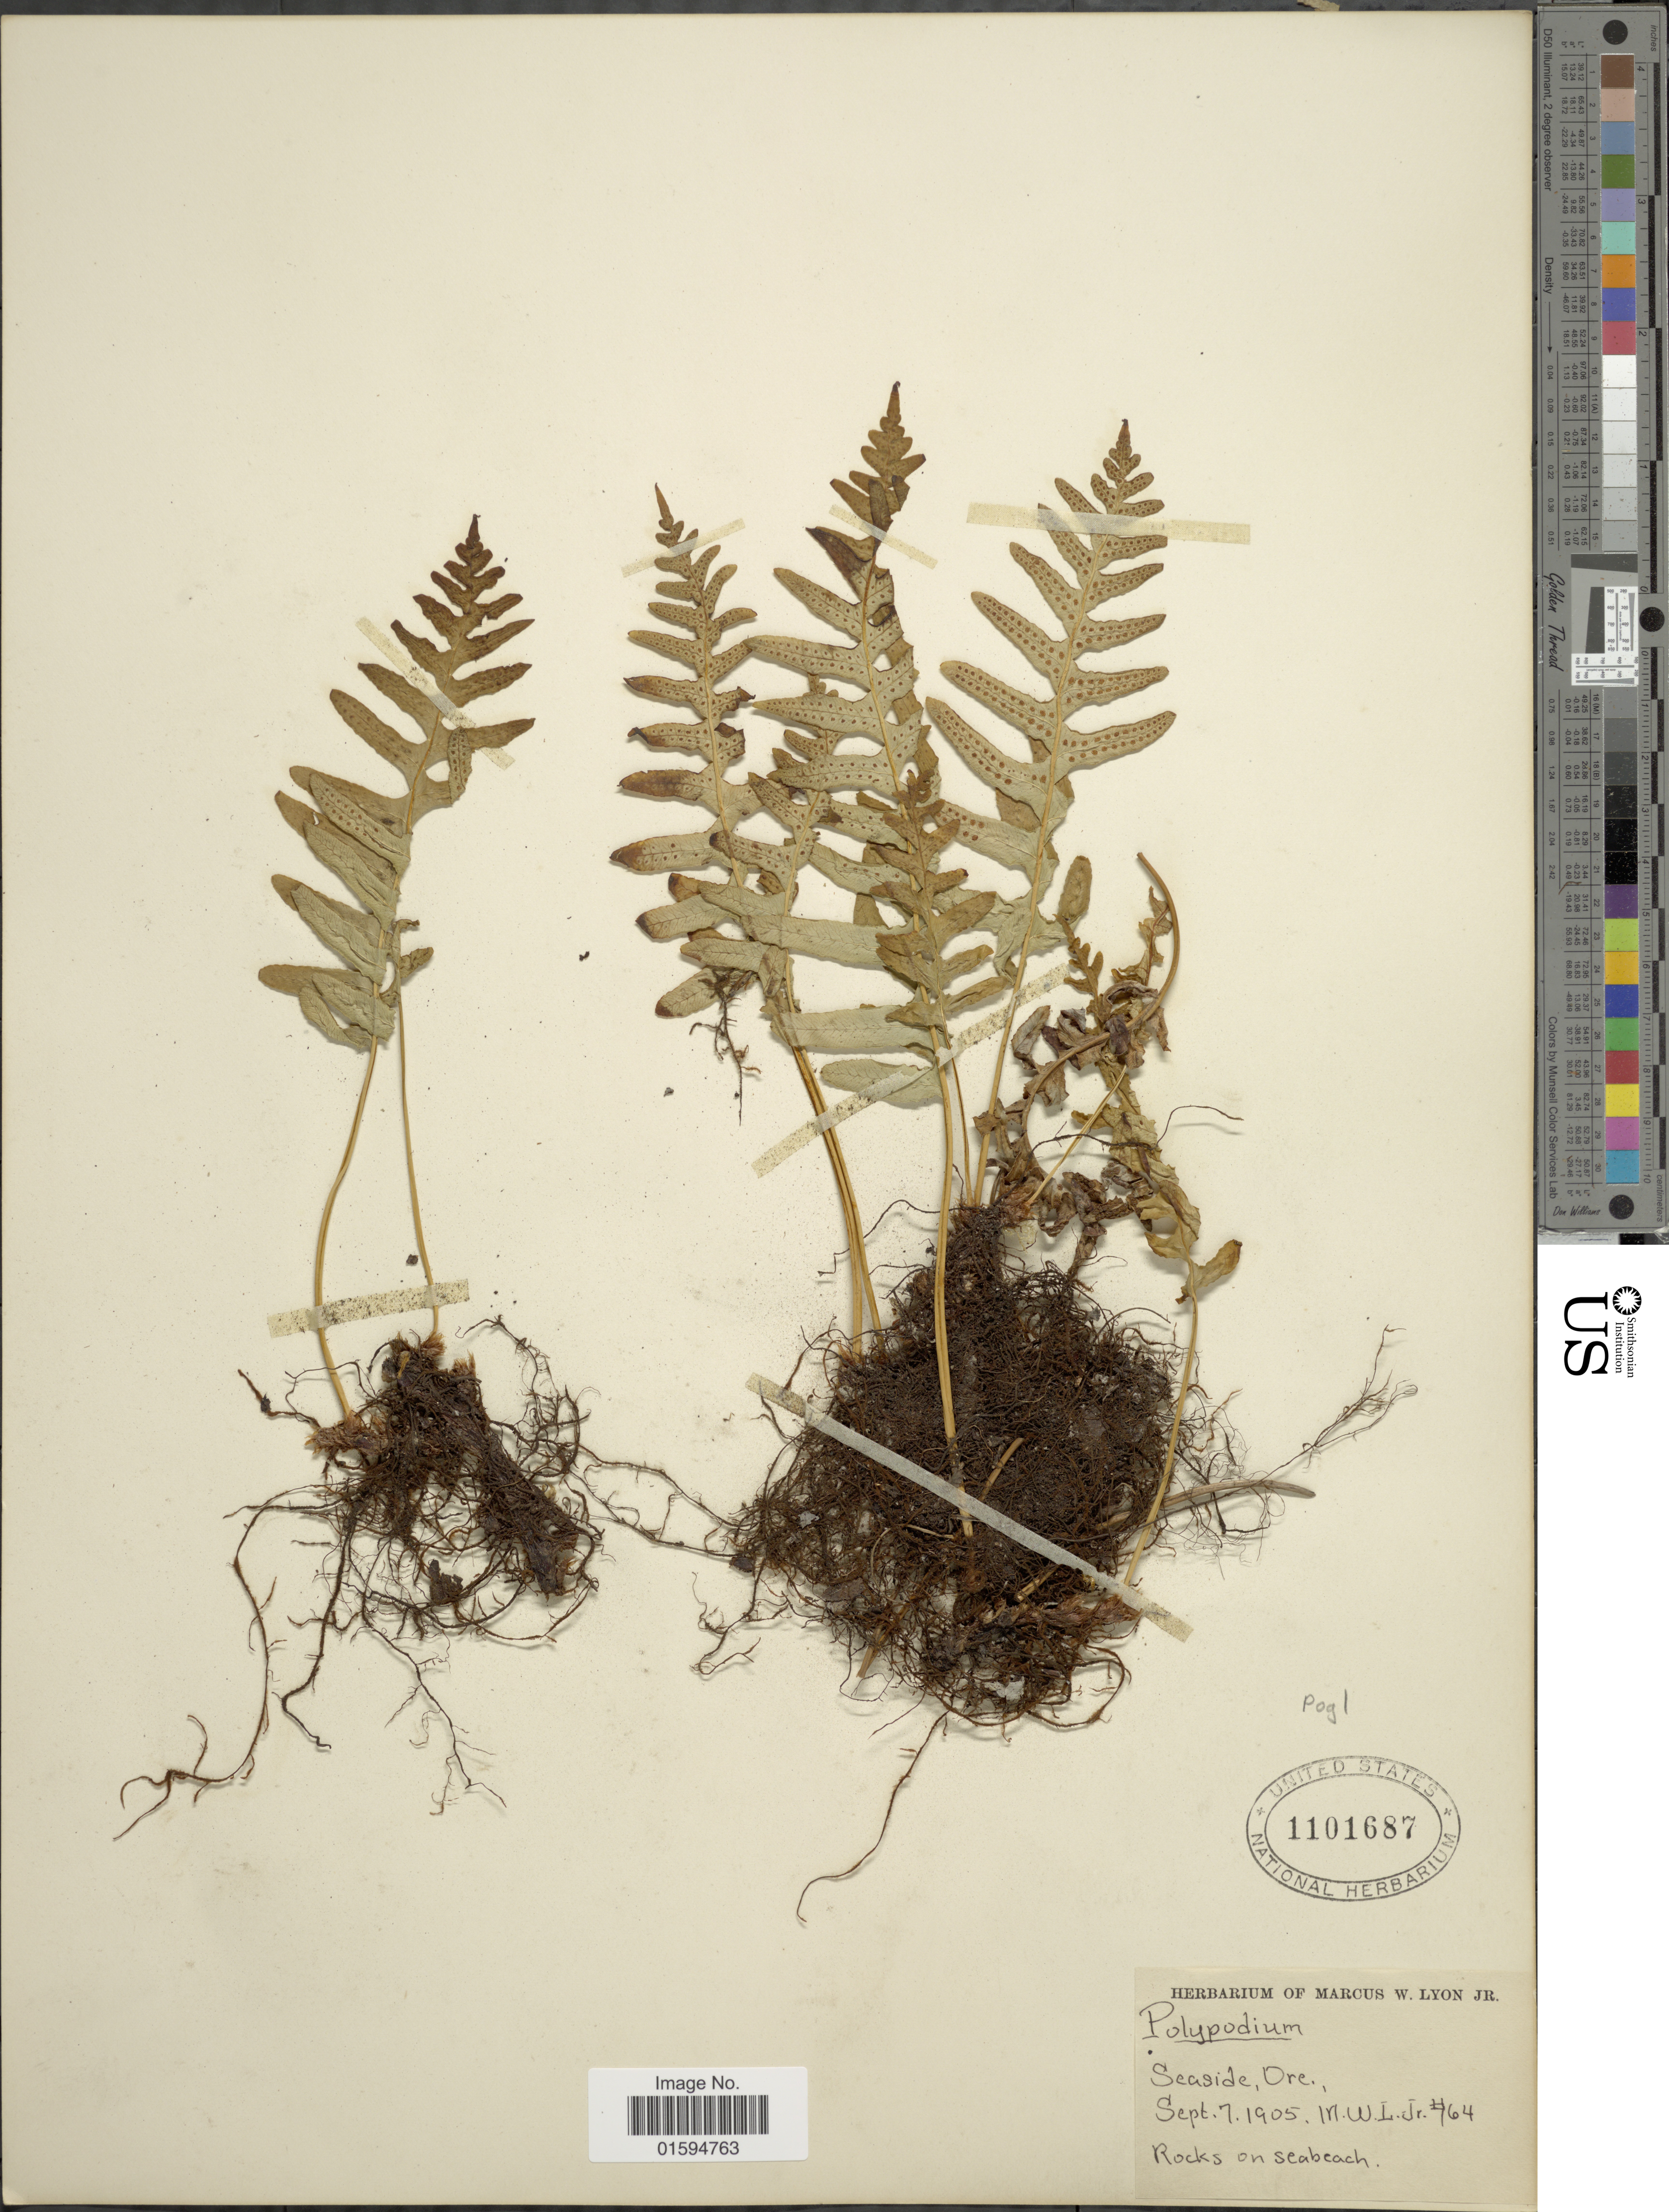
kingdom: Plantae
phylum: Tracheophyta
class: Polypodiopsida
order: Polypodiales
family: Polypodiaceae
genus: Polypodium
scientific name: Polypodium glycyrrhiza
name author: D.C. Eaton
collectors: ex herb. Lyon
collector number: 464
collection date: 1905-09-07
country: United States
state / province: Oregon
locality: Seaside, Rocks on Seabeach.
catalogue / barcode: US 1101687